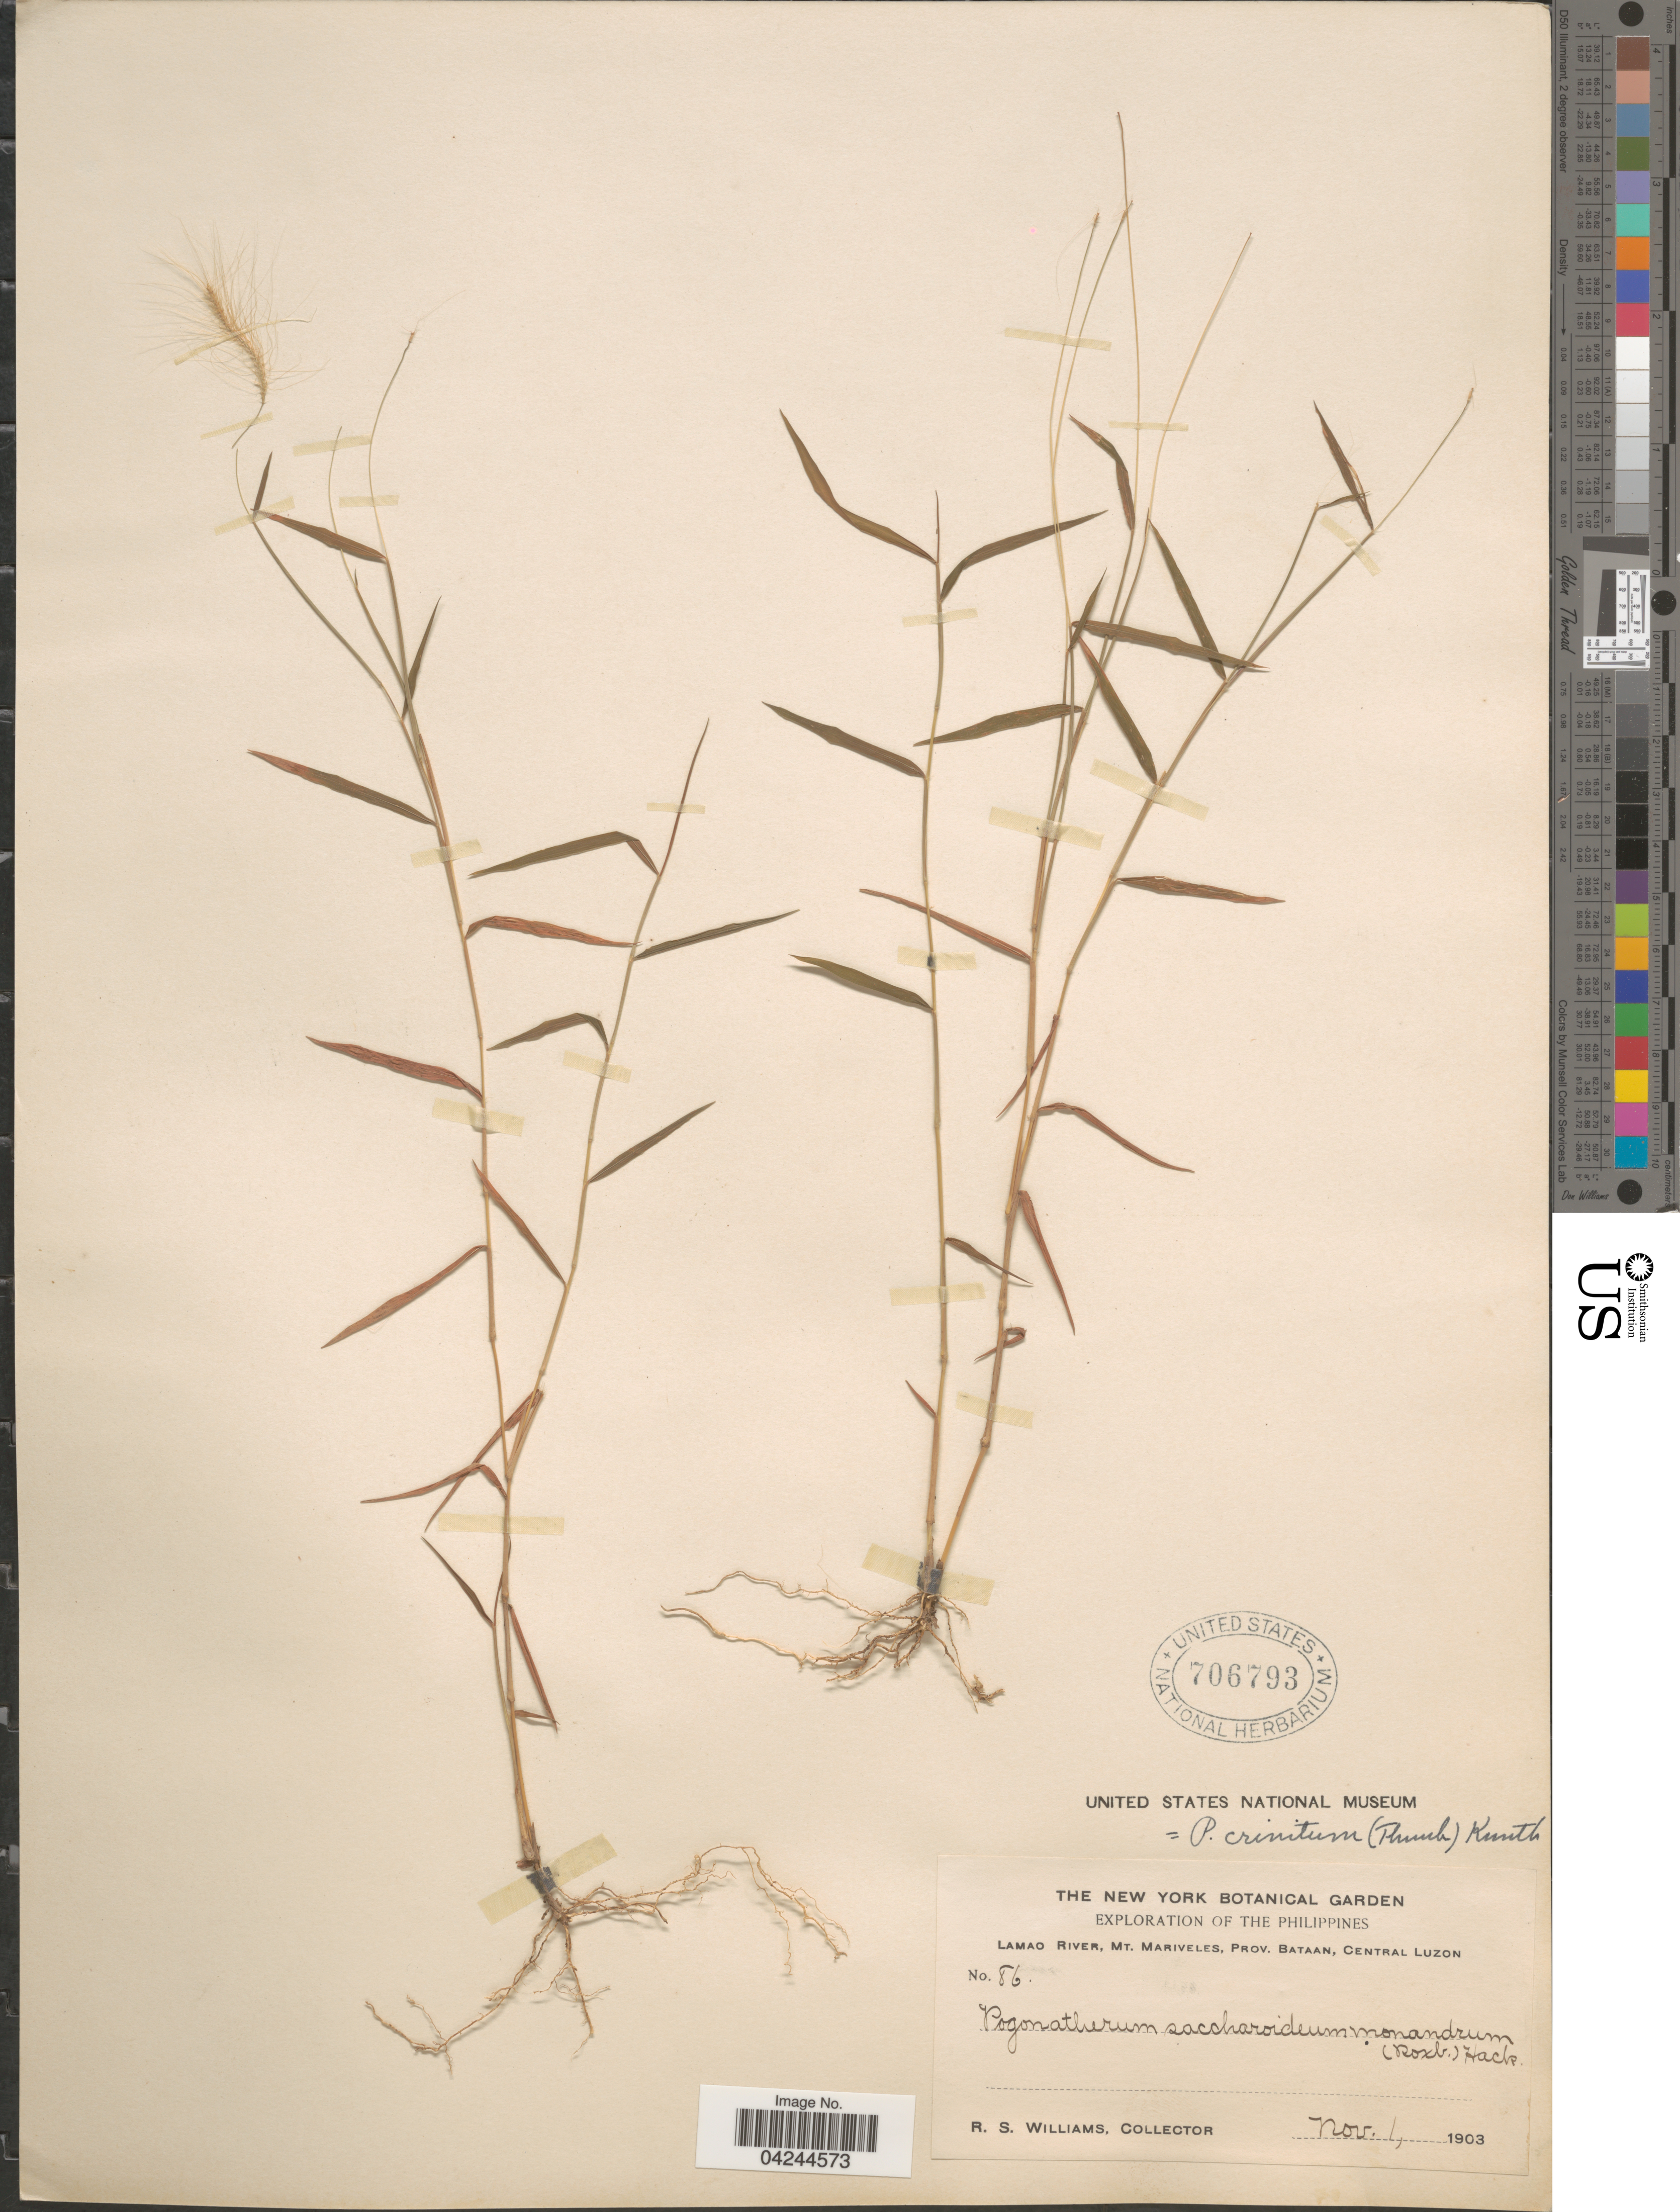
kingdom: Plantae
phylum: Tracheophyta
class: Liliopsida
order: Poales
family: Poaceae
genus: Pogonatherum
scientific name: Pogonatherum crinitum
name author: (Thunb.) Kunth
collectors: R. S. Williams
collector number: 86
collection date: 1903-11-01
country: Philippines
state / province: Central Luzon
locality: Exploration of the Philippines. Lamao River, Mt. Mariveles, Prov. Bataan.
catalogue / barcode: US 706793